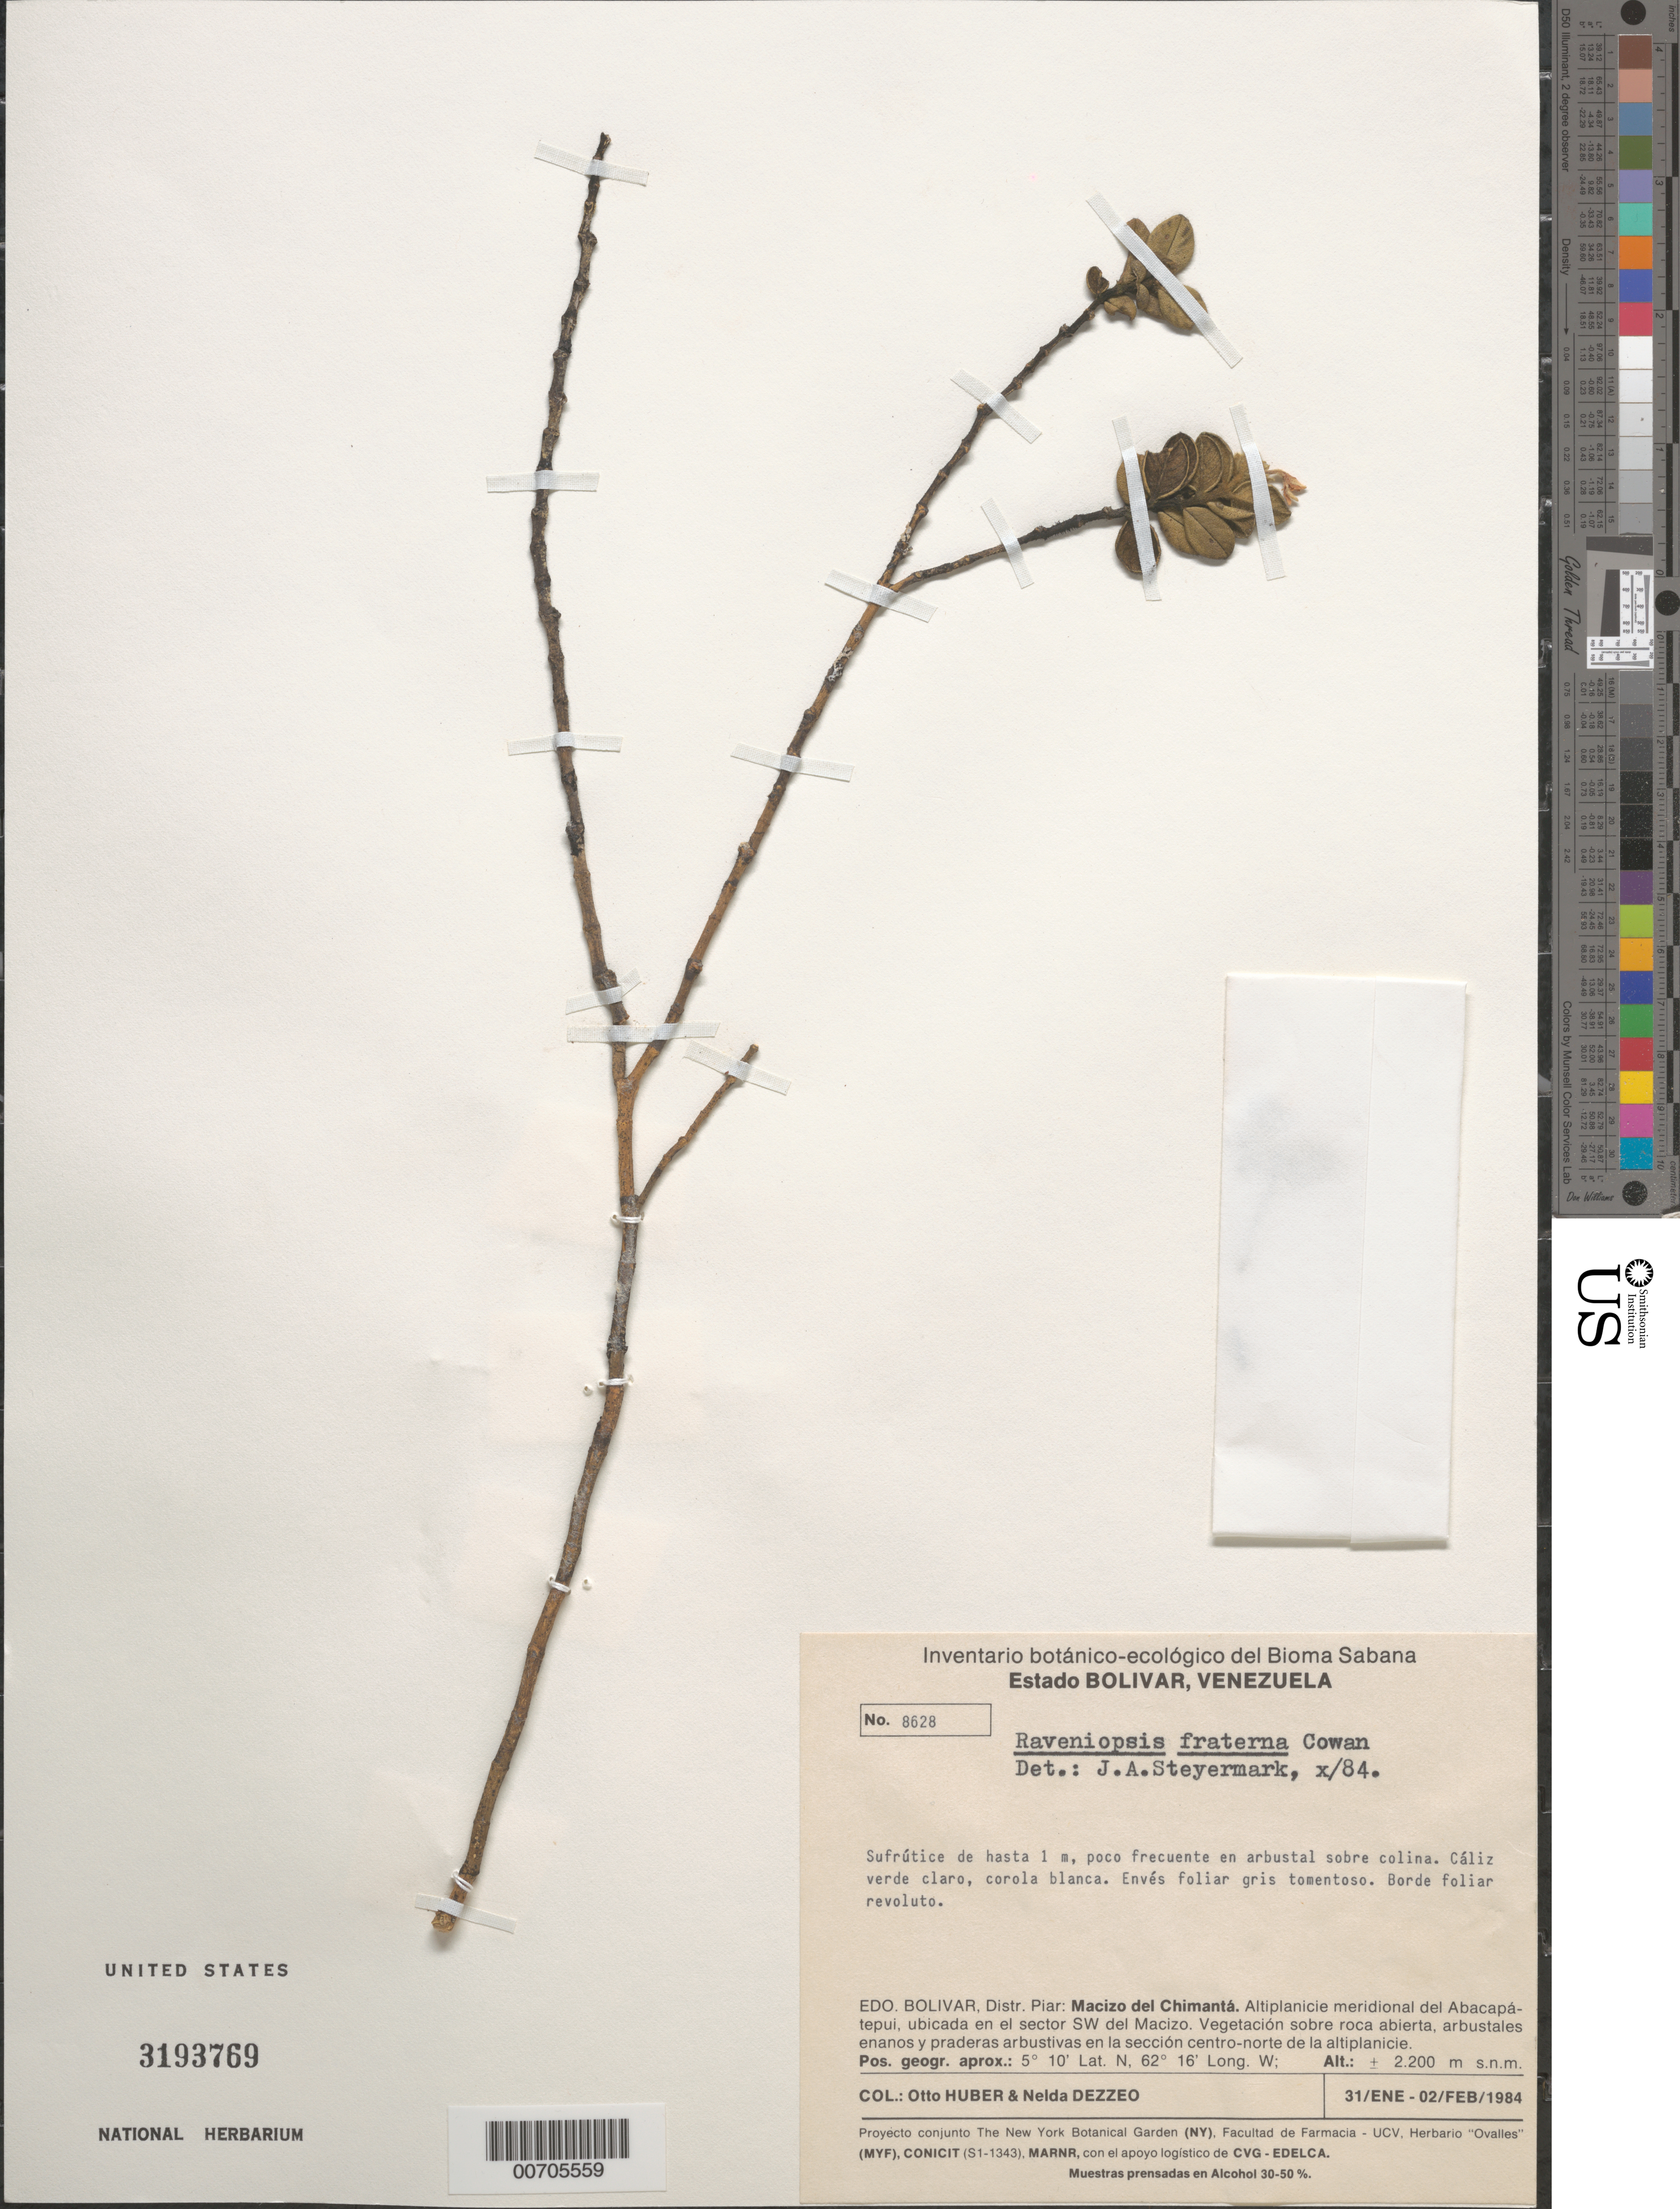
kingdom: Plantae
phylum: Tracheophyta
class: Magnoliopsida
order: Sapindales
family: Rutaceae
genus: Raveniopsis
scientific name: Raveniopsis fraterna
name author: R.S. Cowan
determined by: Steyermark, Julian A., (VEN)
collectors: O. Huber & N. Dezzeo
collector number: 8628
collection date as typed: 31-Jan-84 to 2-Feb-84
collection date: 1984-01-31/1984-02-02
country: Venezuela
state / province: Bolívar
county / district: Piar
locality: Macizo del Chimantá, sección septentríonal del Abacapá-tepuí, en el extremo norte del Macizo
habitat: Arbustal sobre colina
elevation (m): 2200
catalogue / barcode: US 3193769